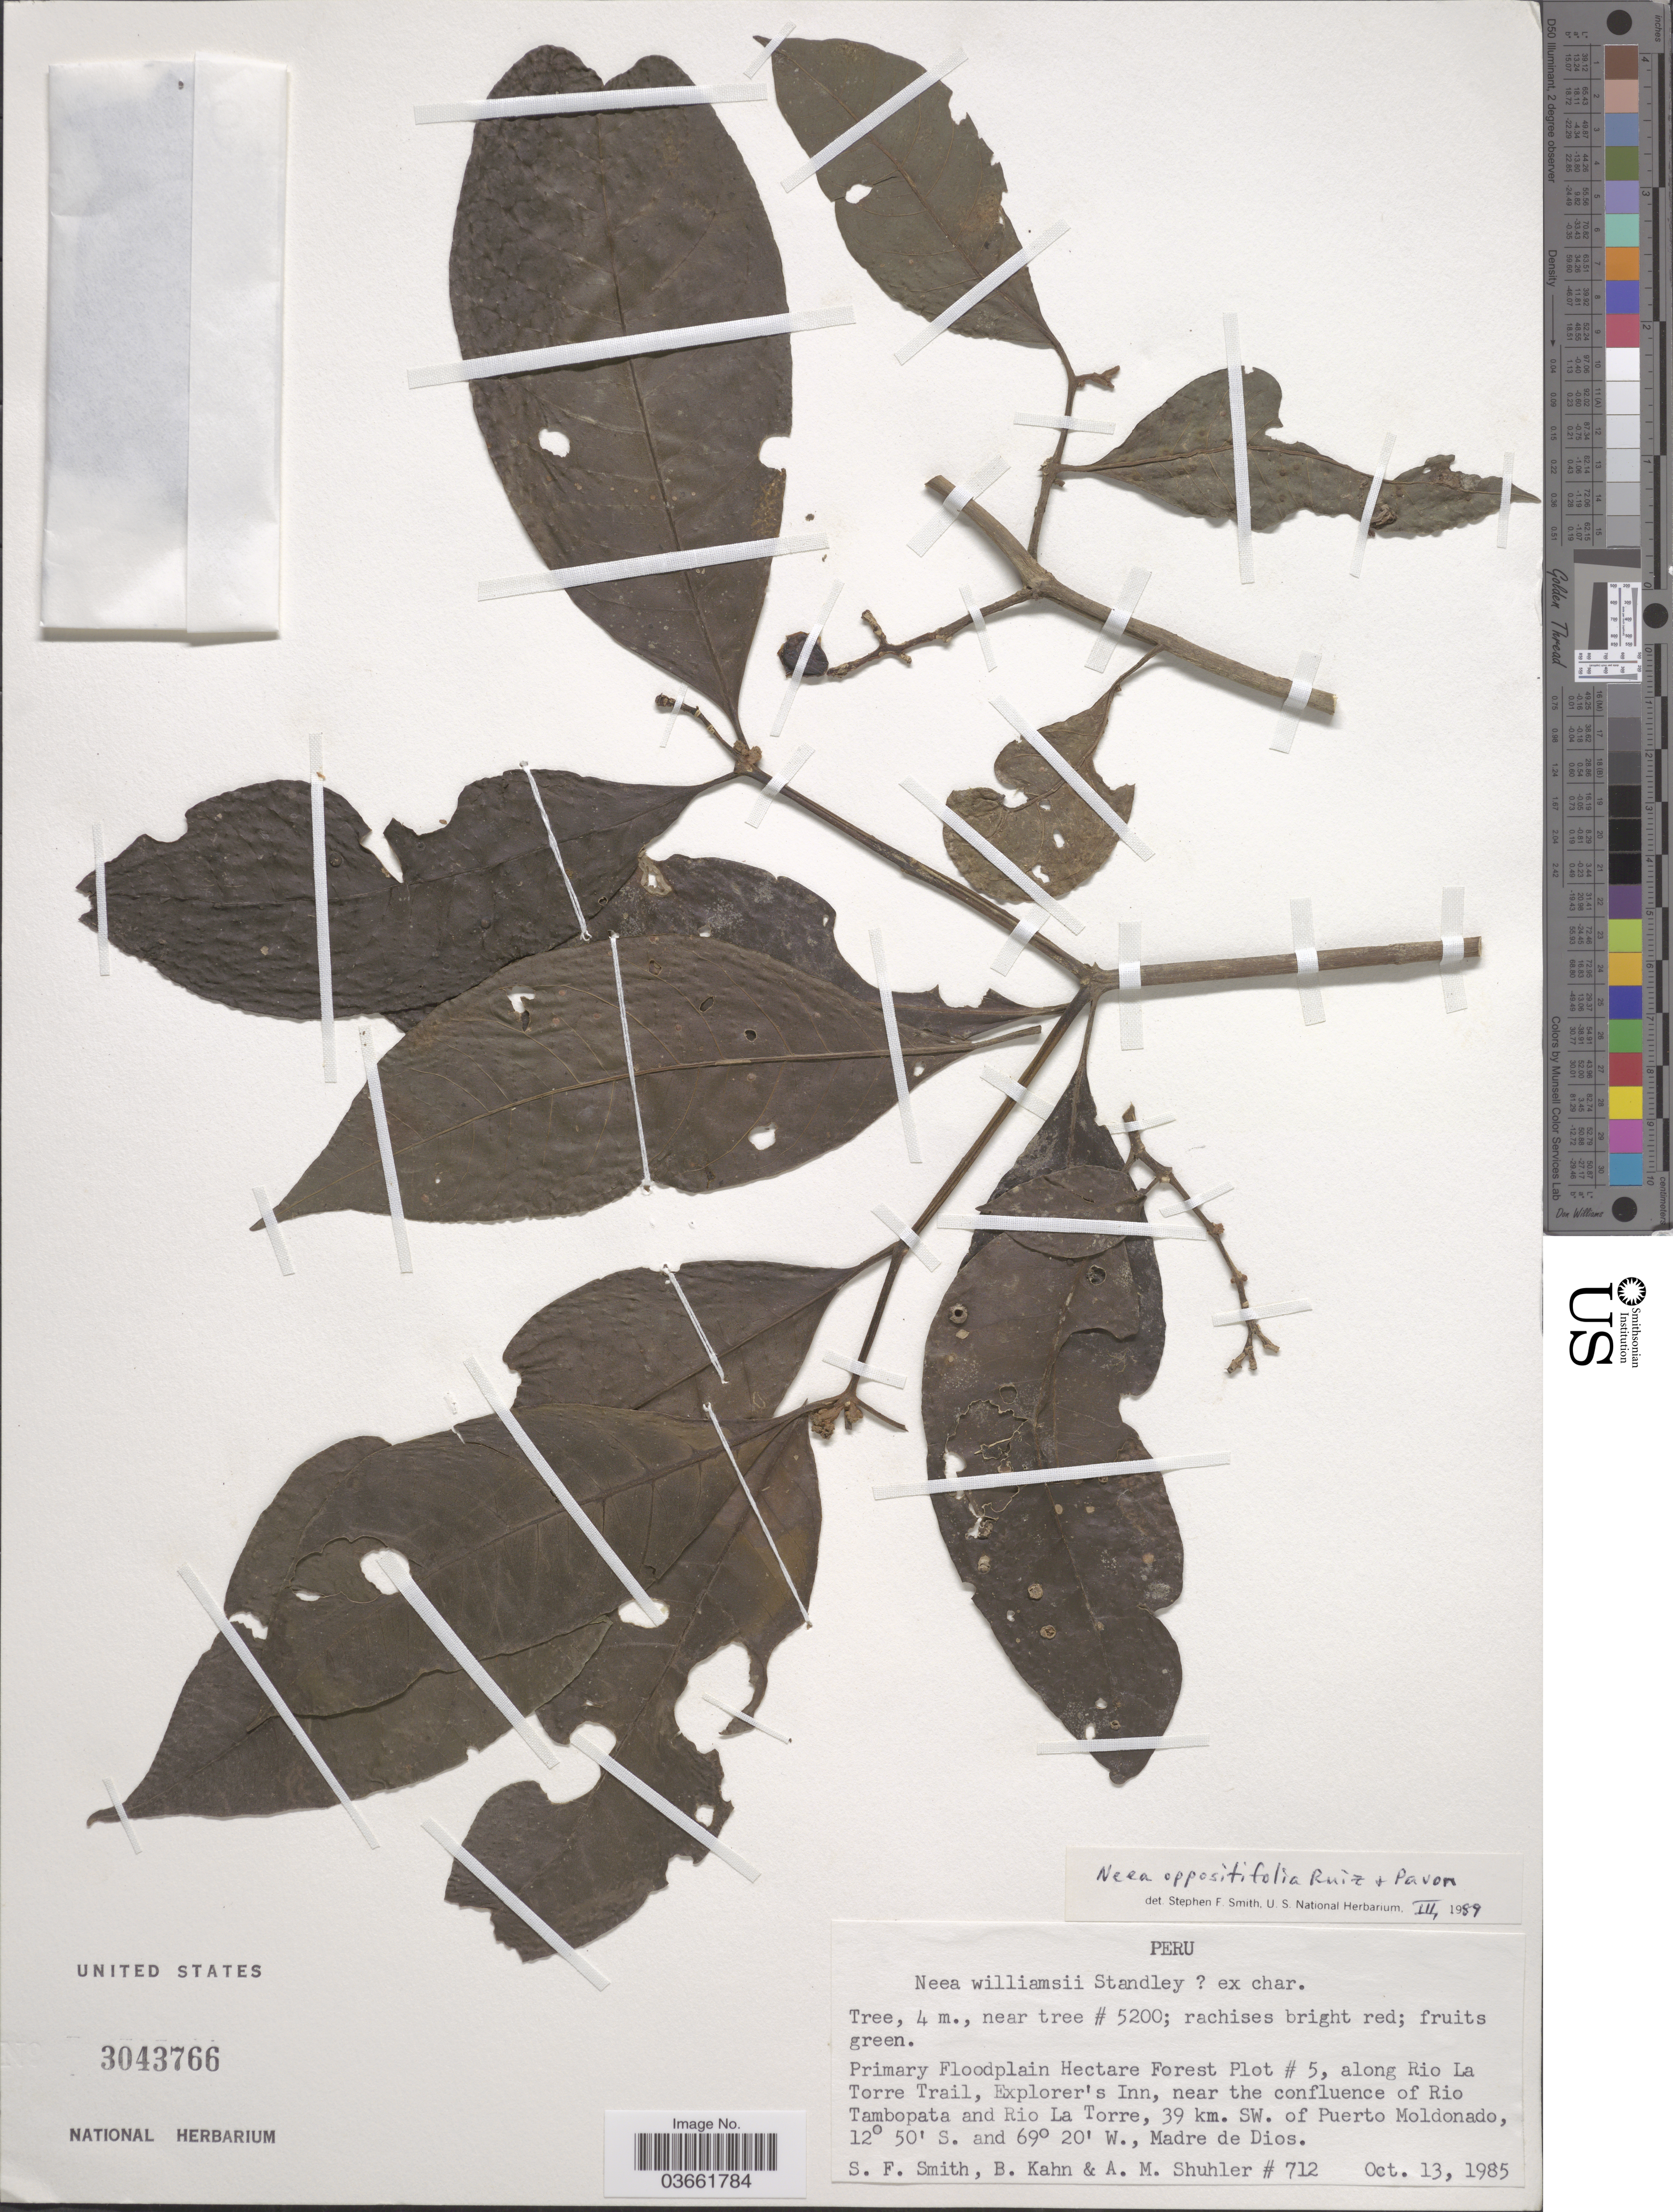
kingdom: Plantae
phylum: Tracheophyta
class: Magnoliopsida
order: Caryophyllales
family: Nyctaginaceae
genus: Neea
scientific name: Neea oppositifolia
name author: Ruiz & Pav.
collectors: S.F. Smith, B. Kahn & A. Shuhler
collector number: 712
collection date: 1985-10-13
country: Peru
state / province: Madre de Dios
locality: Primary Floodplain Hectare Forest Plot # 5, along Rio La Torre Trail, Explorer's Inn, near the confluence of Rio Tambopata and Rio La Torre, 39 km. SW. of Puerto Moldonado.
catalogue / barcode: US 3043766